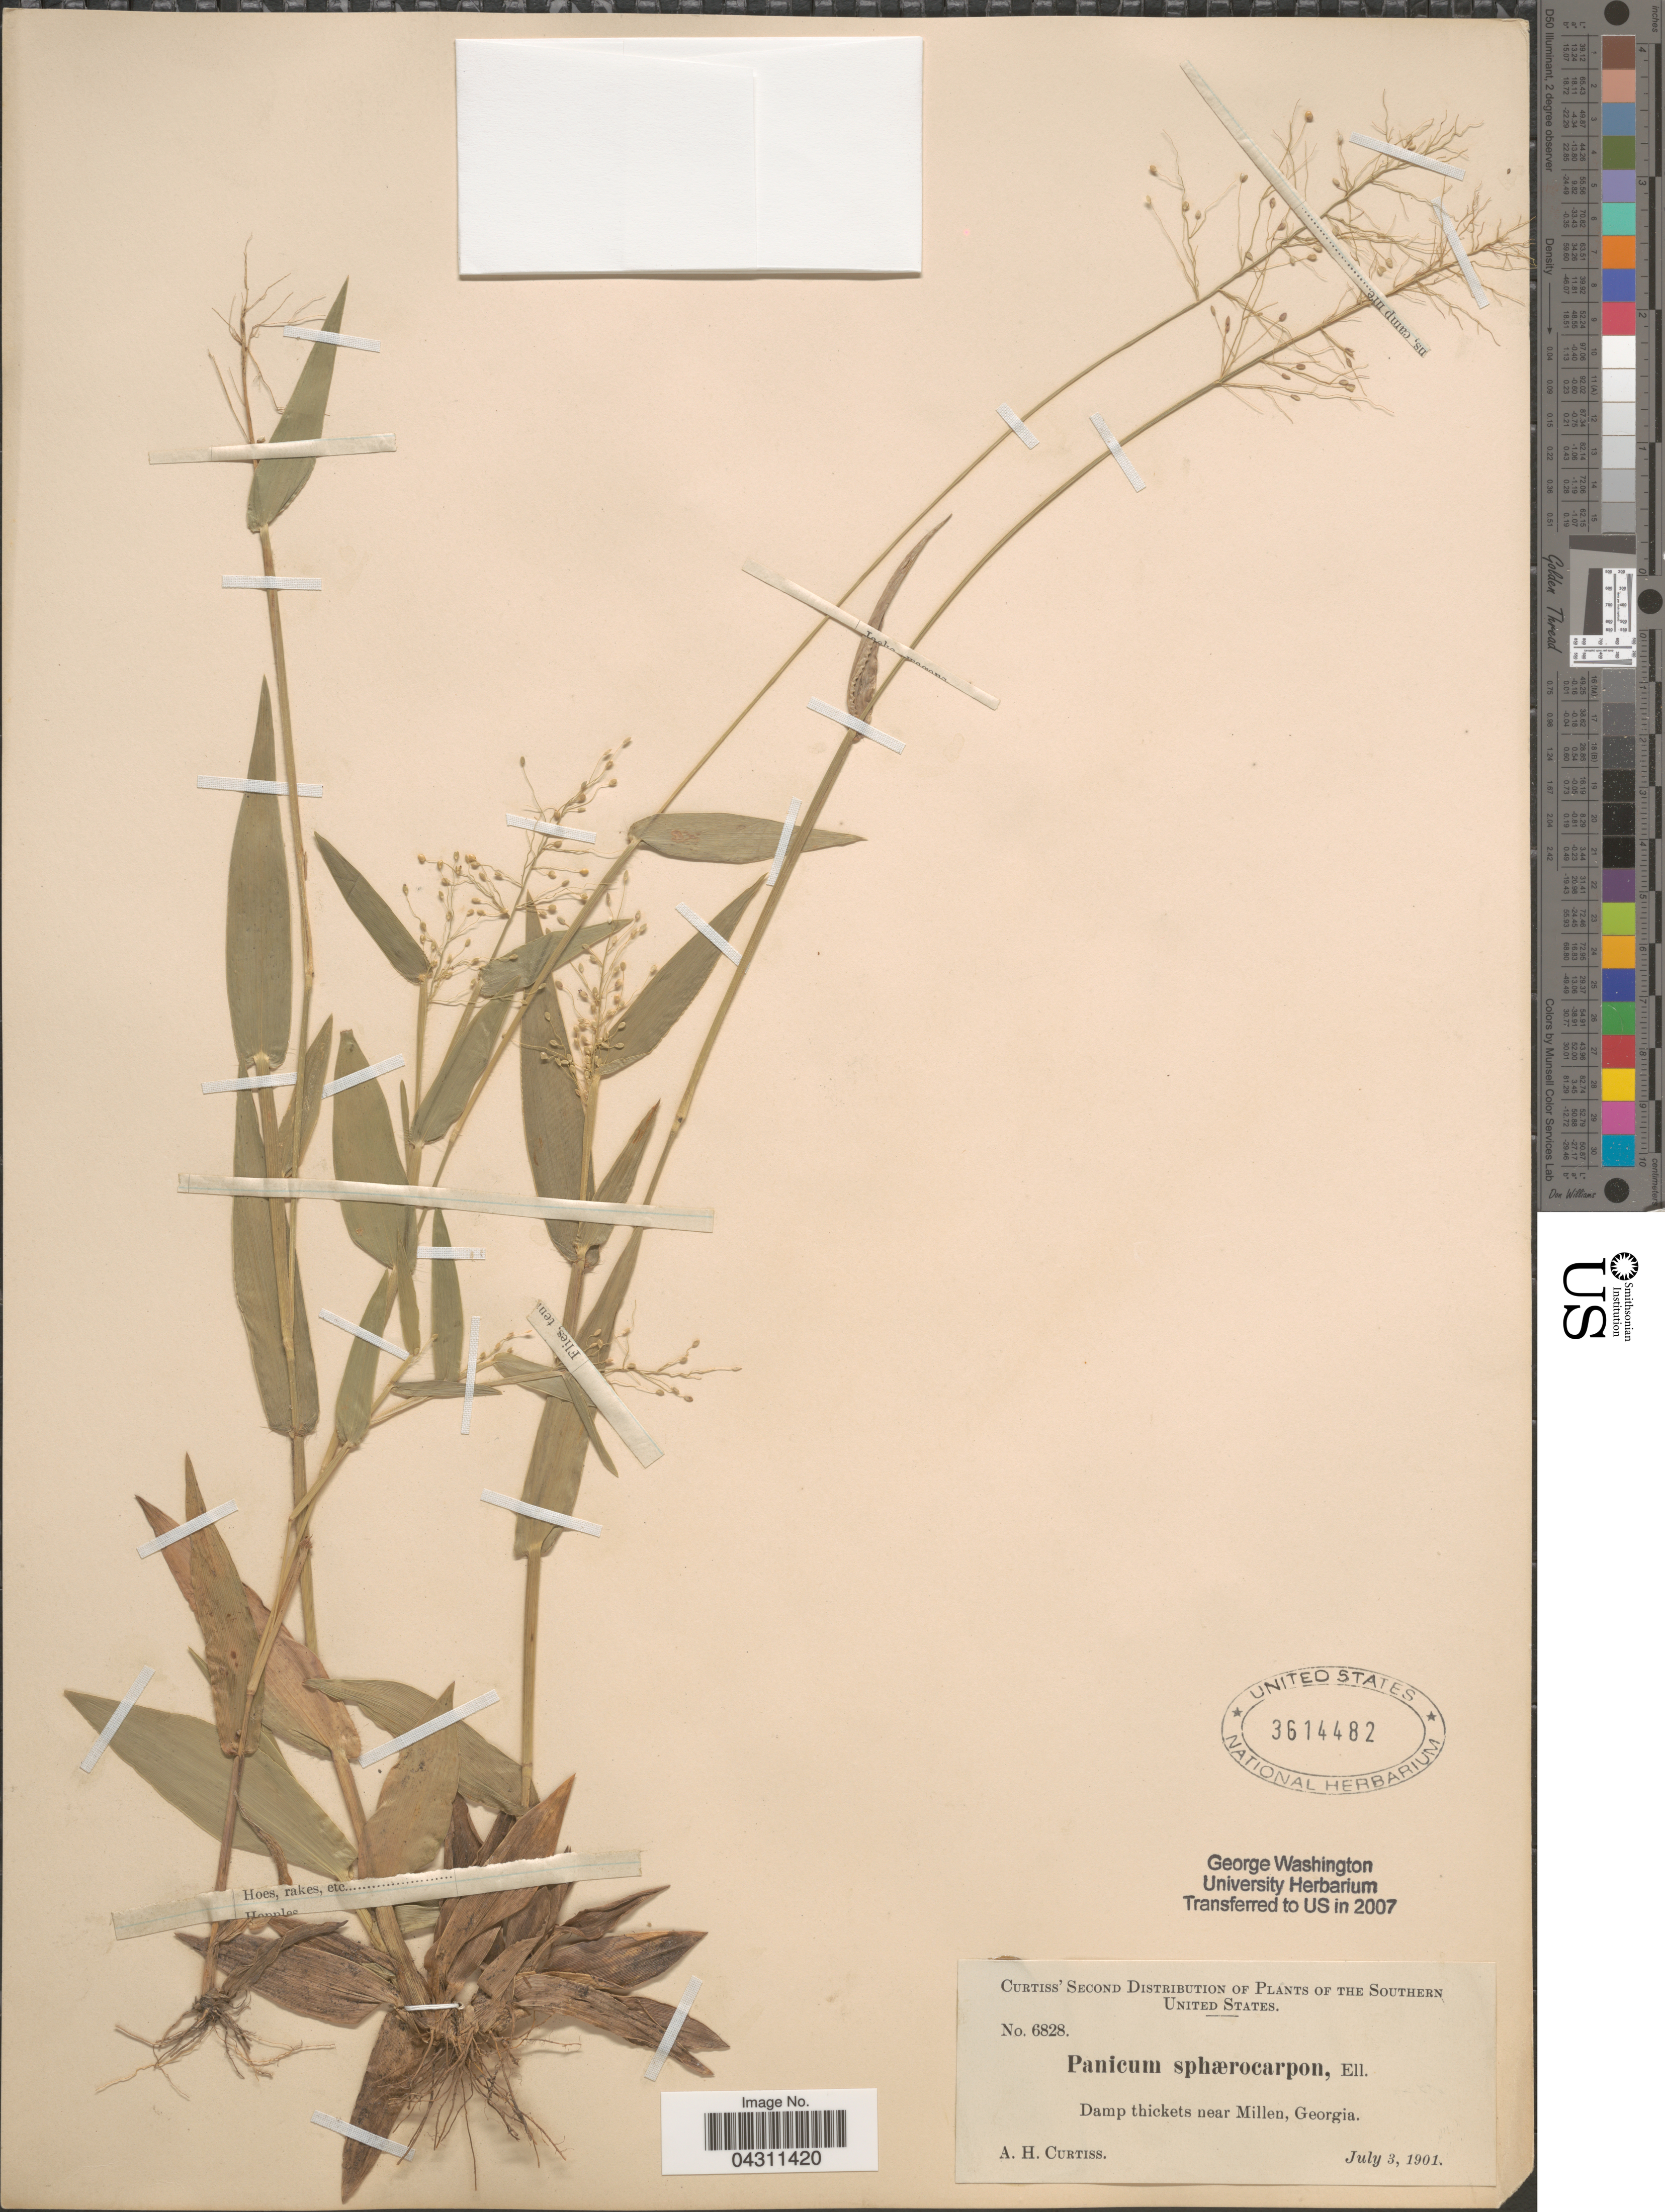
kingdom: Plantae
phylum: Tracheophyta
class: Liliopsida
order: Poales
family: Poaceae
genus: Dichanthelium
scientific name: Dichanthelium sphaerocarpon var. sphaerocarpon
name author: (Elliott) Gould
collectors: A. H. Curtiss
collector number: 6828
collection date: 1901-07-03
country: United States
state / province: Georgia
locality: The Southern United States. Damp thickets near Millen.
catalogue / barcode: US 3614482